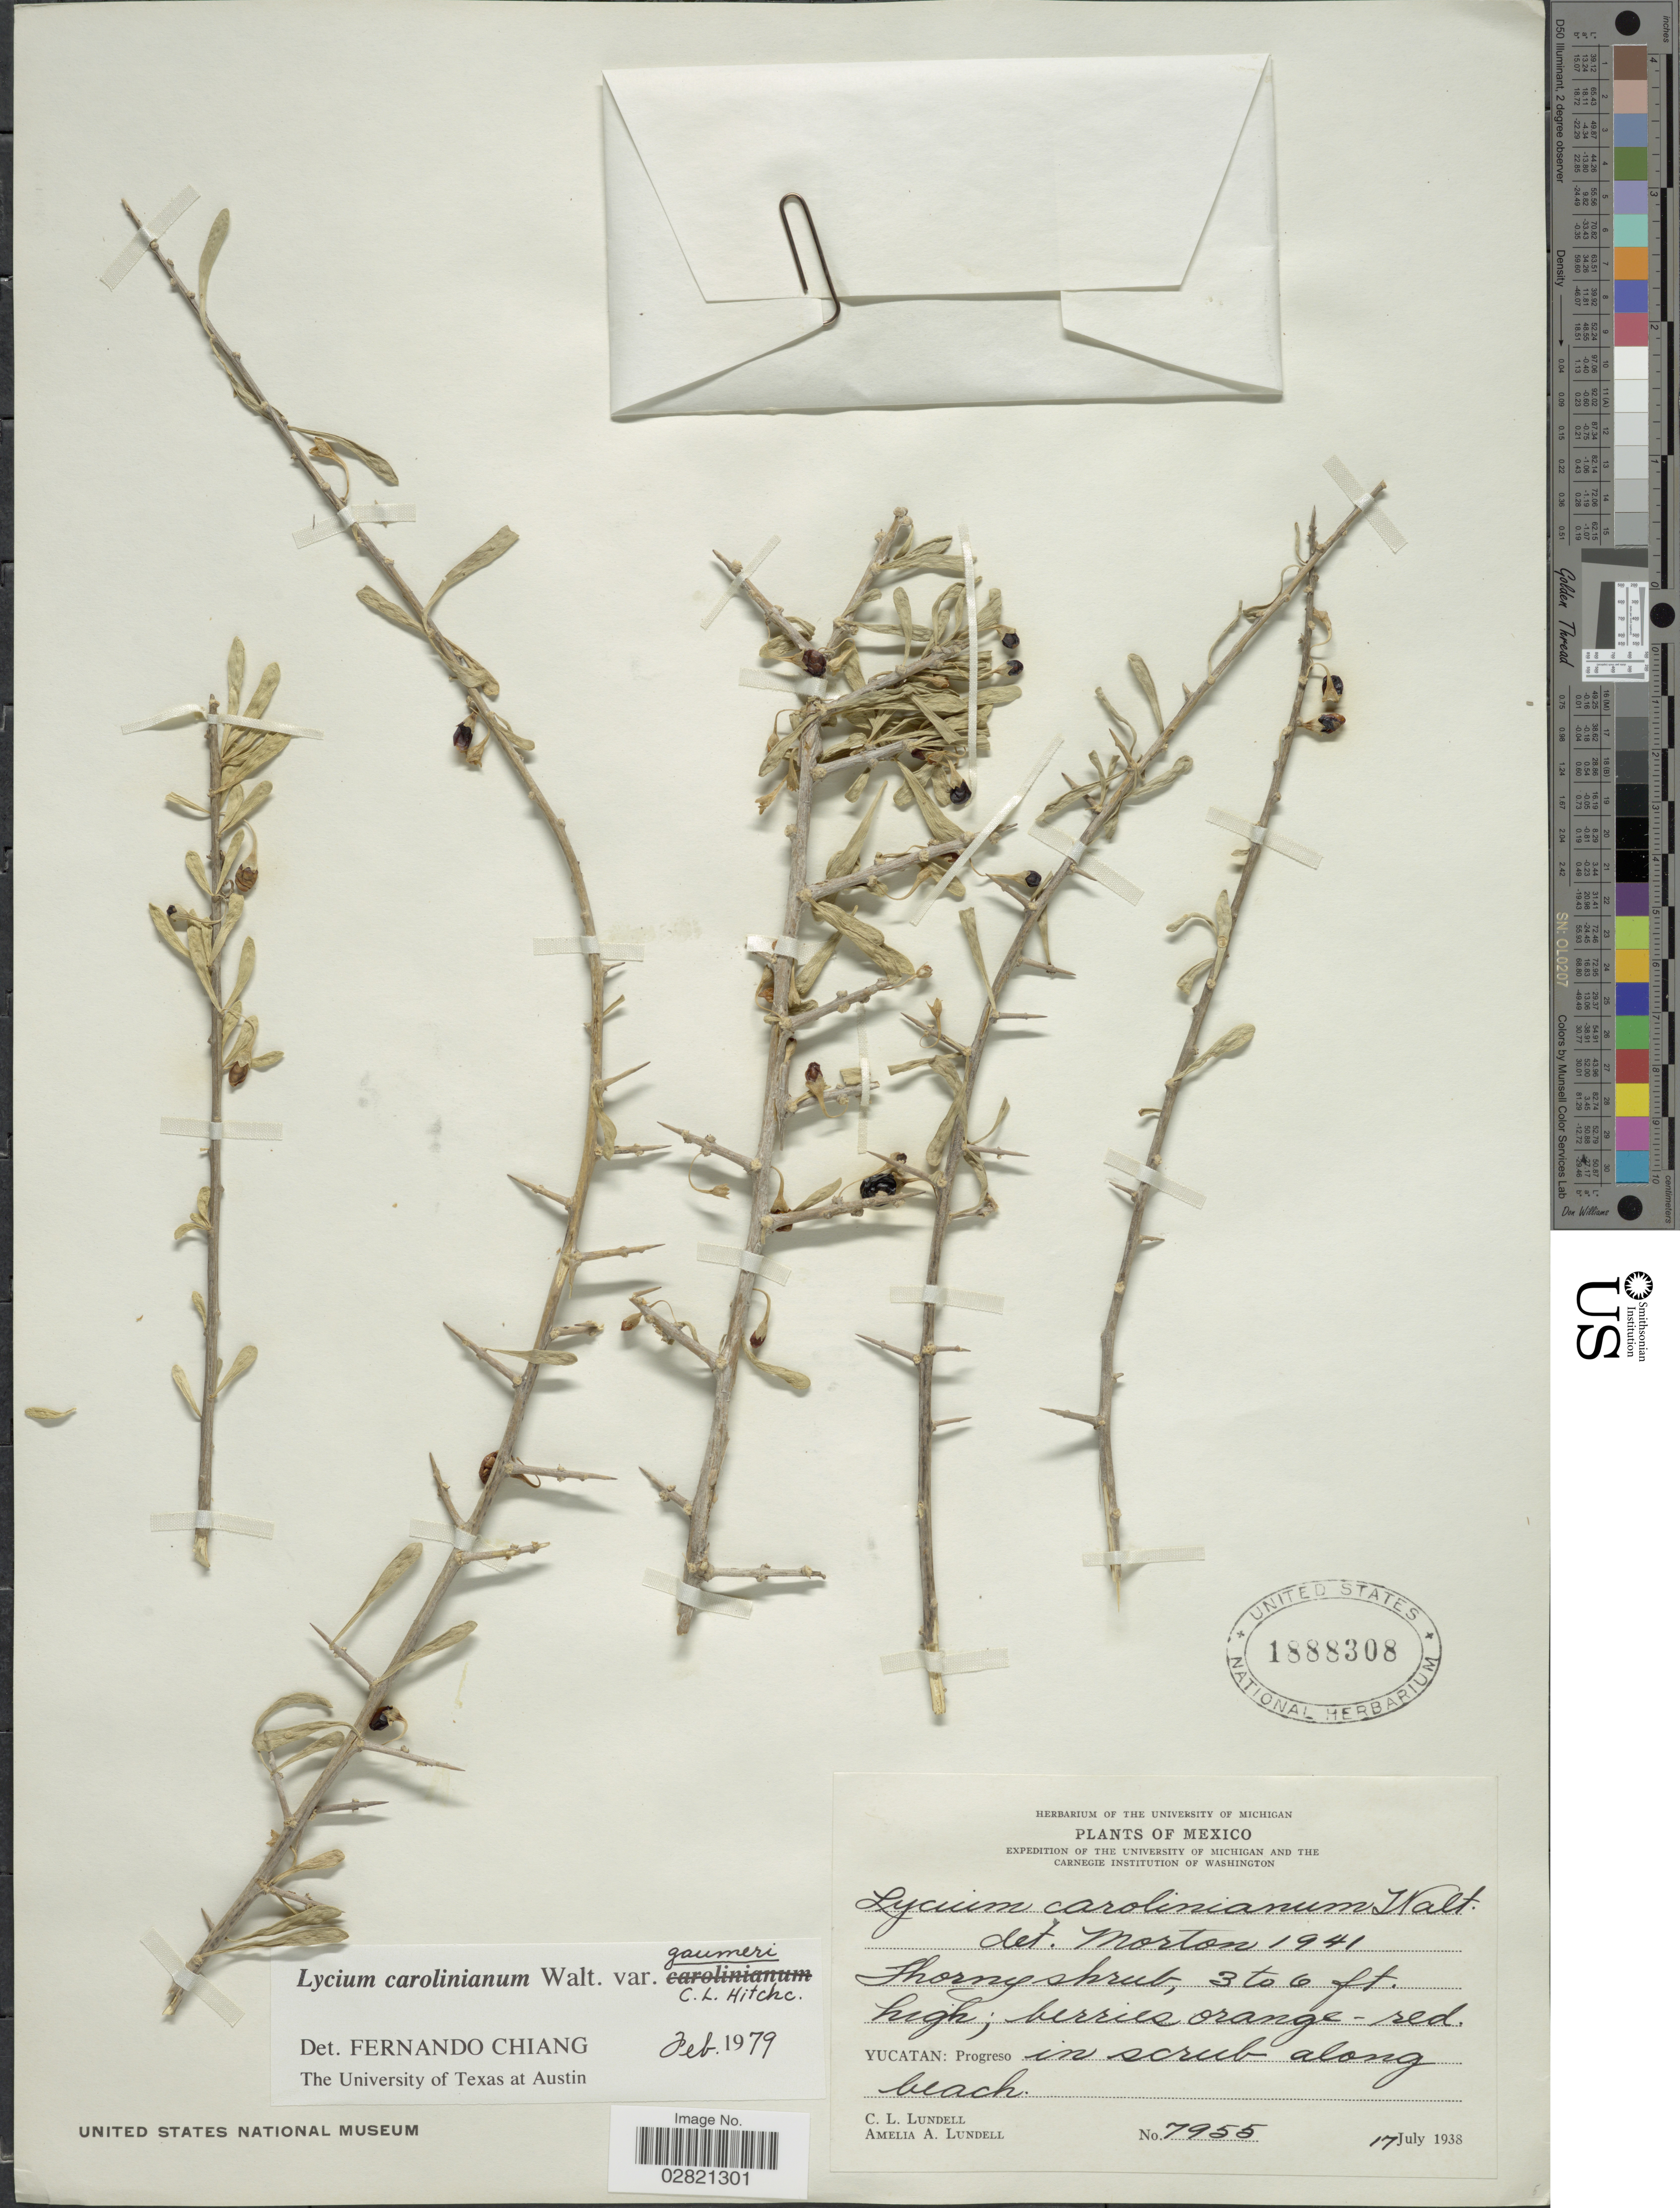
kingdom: Plantae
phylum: Tracheophyta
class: Magnoliopsida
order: Solanales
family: Solanaceae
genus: Lycium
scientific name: Lycium carolinianum var. gaumeri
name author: C.L. Hitchc.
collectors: C. L. Lundell & A. A. Lundell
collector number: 7955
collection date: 1938-07-17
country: Mexico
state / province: Yucatán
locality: Progreso.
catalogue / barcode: US 1888308